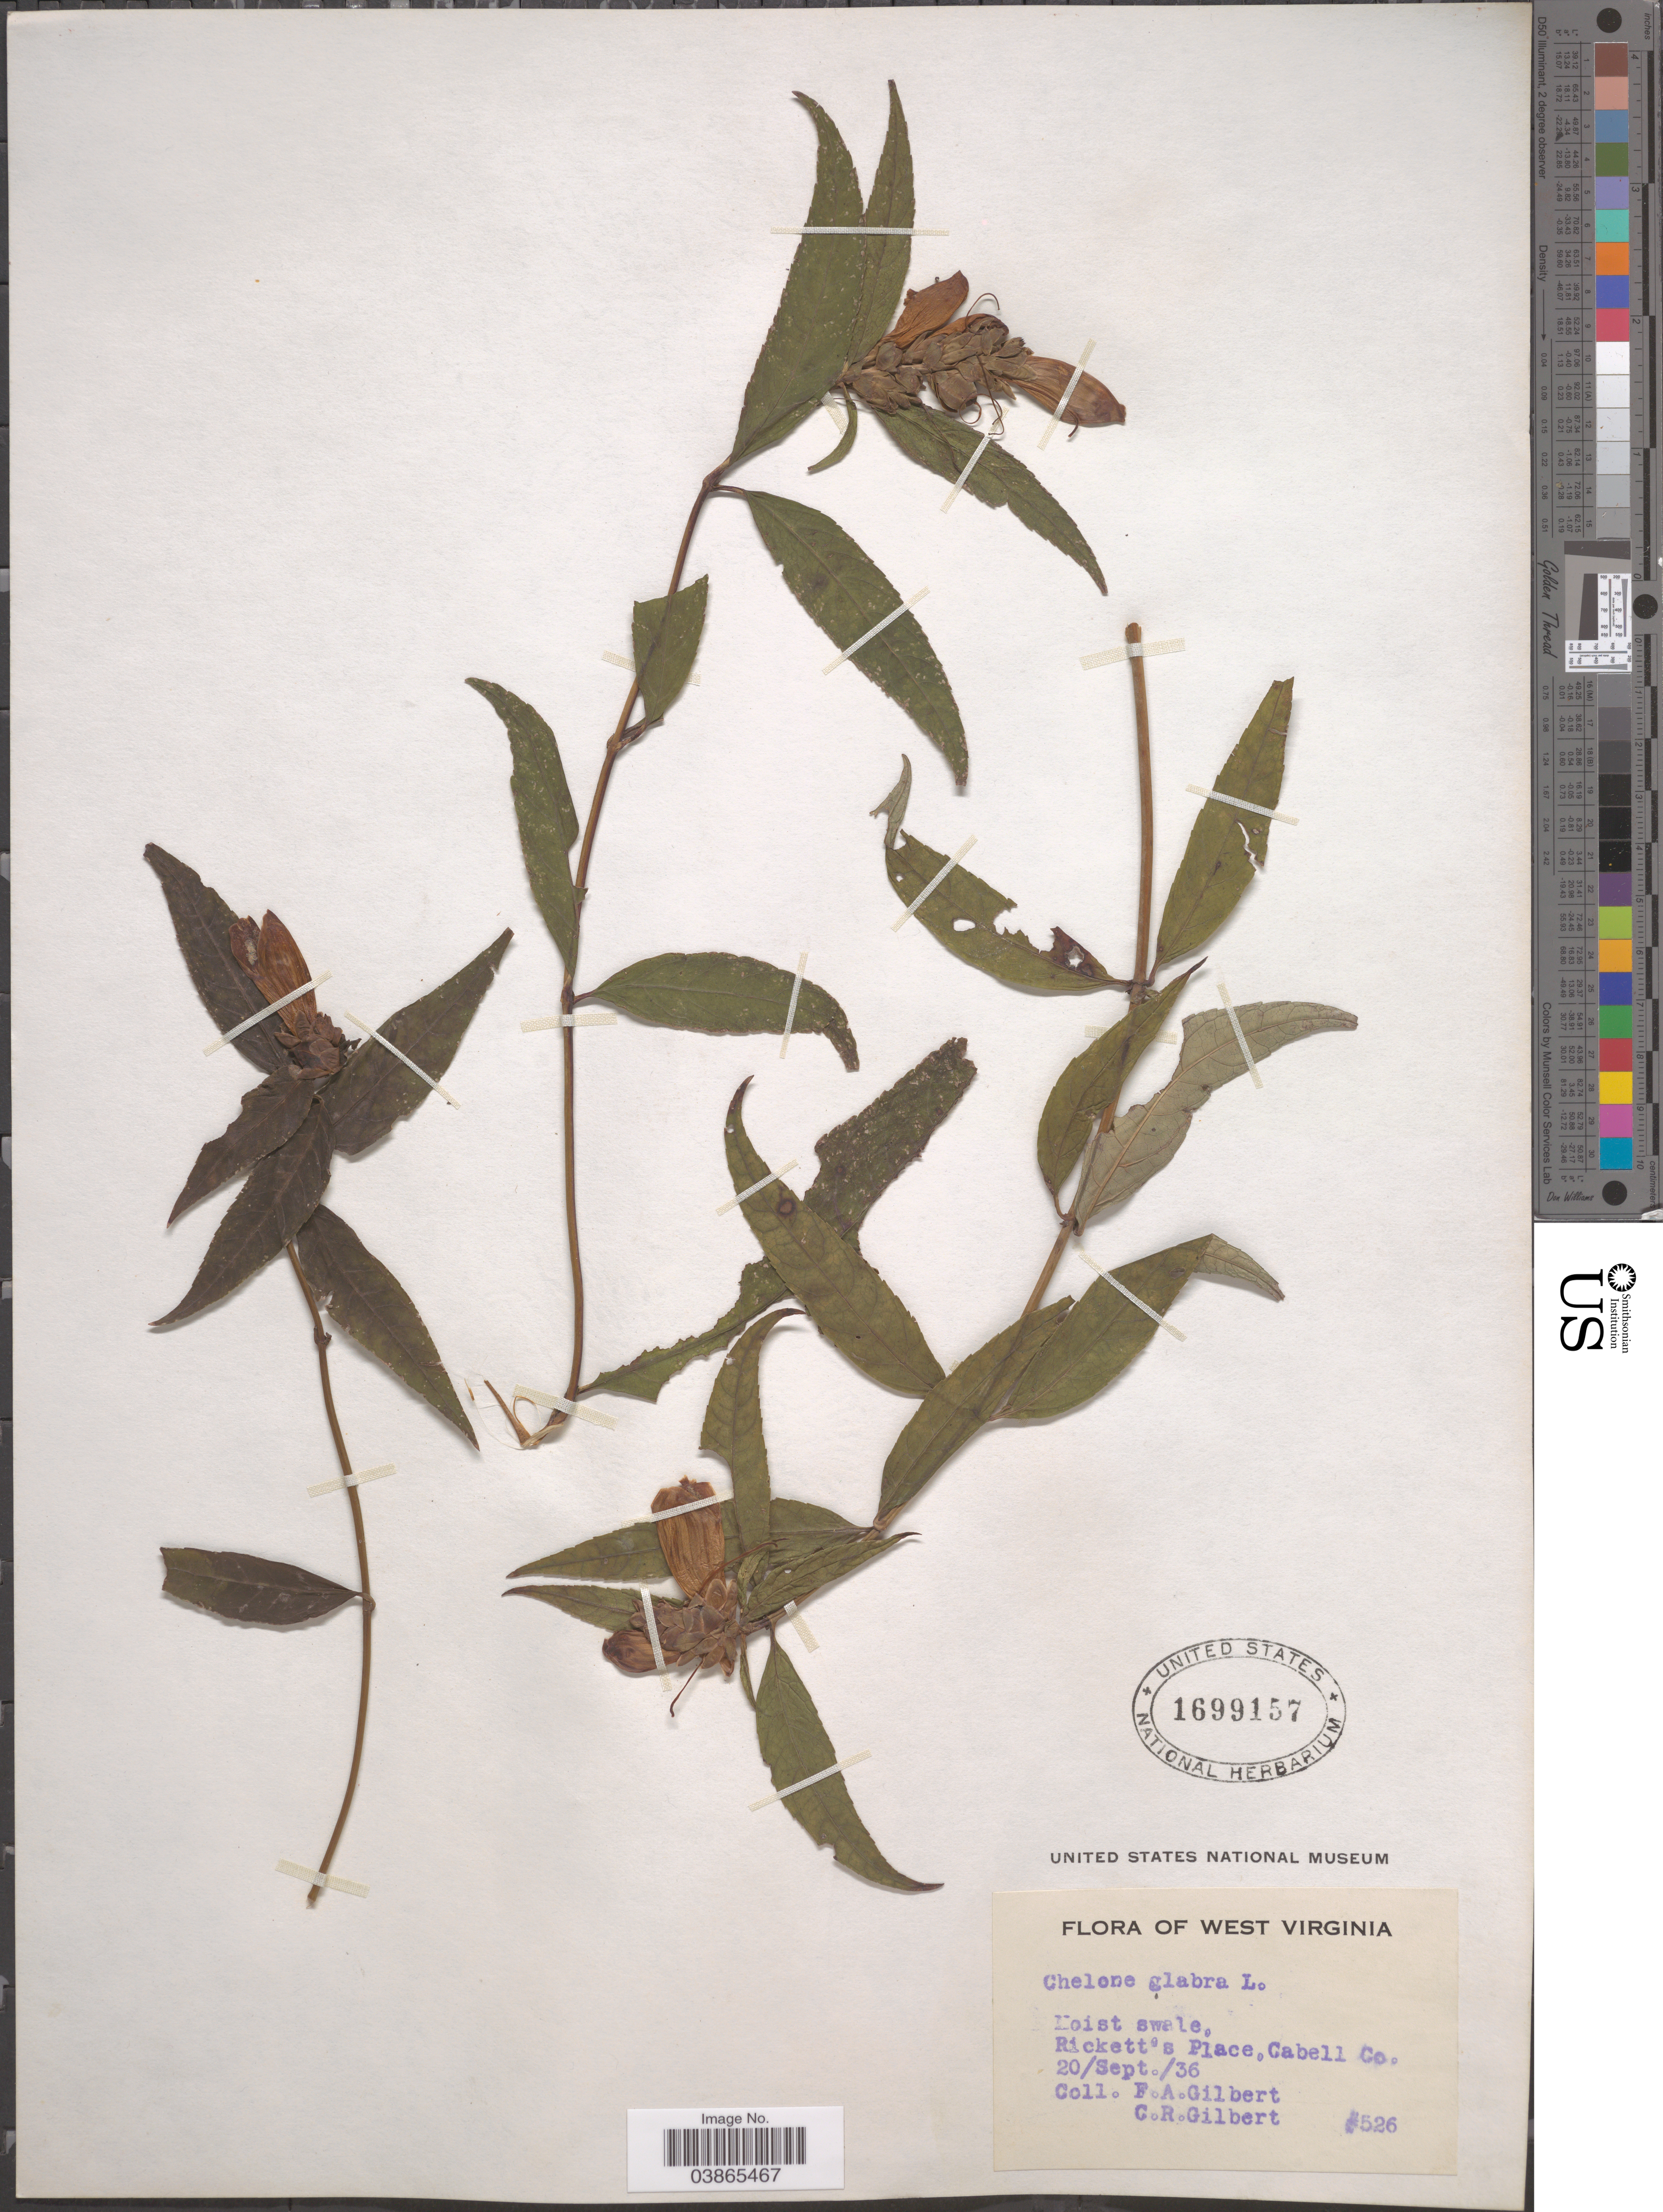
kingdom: Plantae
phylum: Tracheophyta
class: Magnoliopsida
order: Lamiales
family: Plantaginaceae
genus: Chelone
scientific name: Chelone glabra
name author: L.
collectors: F. A. Gilbert & C. Gilbert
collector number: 526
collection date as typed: Transcribed d/m/y: 20/9/36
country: United States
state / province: West Virginia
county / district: Cabell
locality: Rickett's Place, Cabell Co.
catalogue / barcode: US 1699157